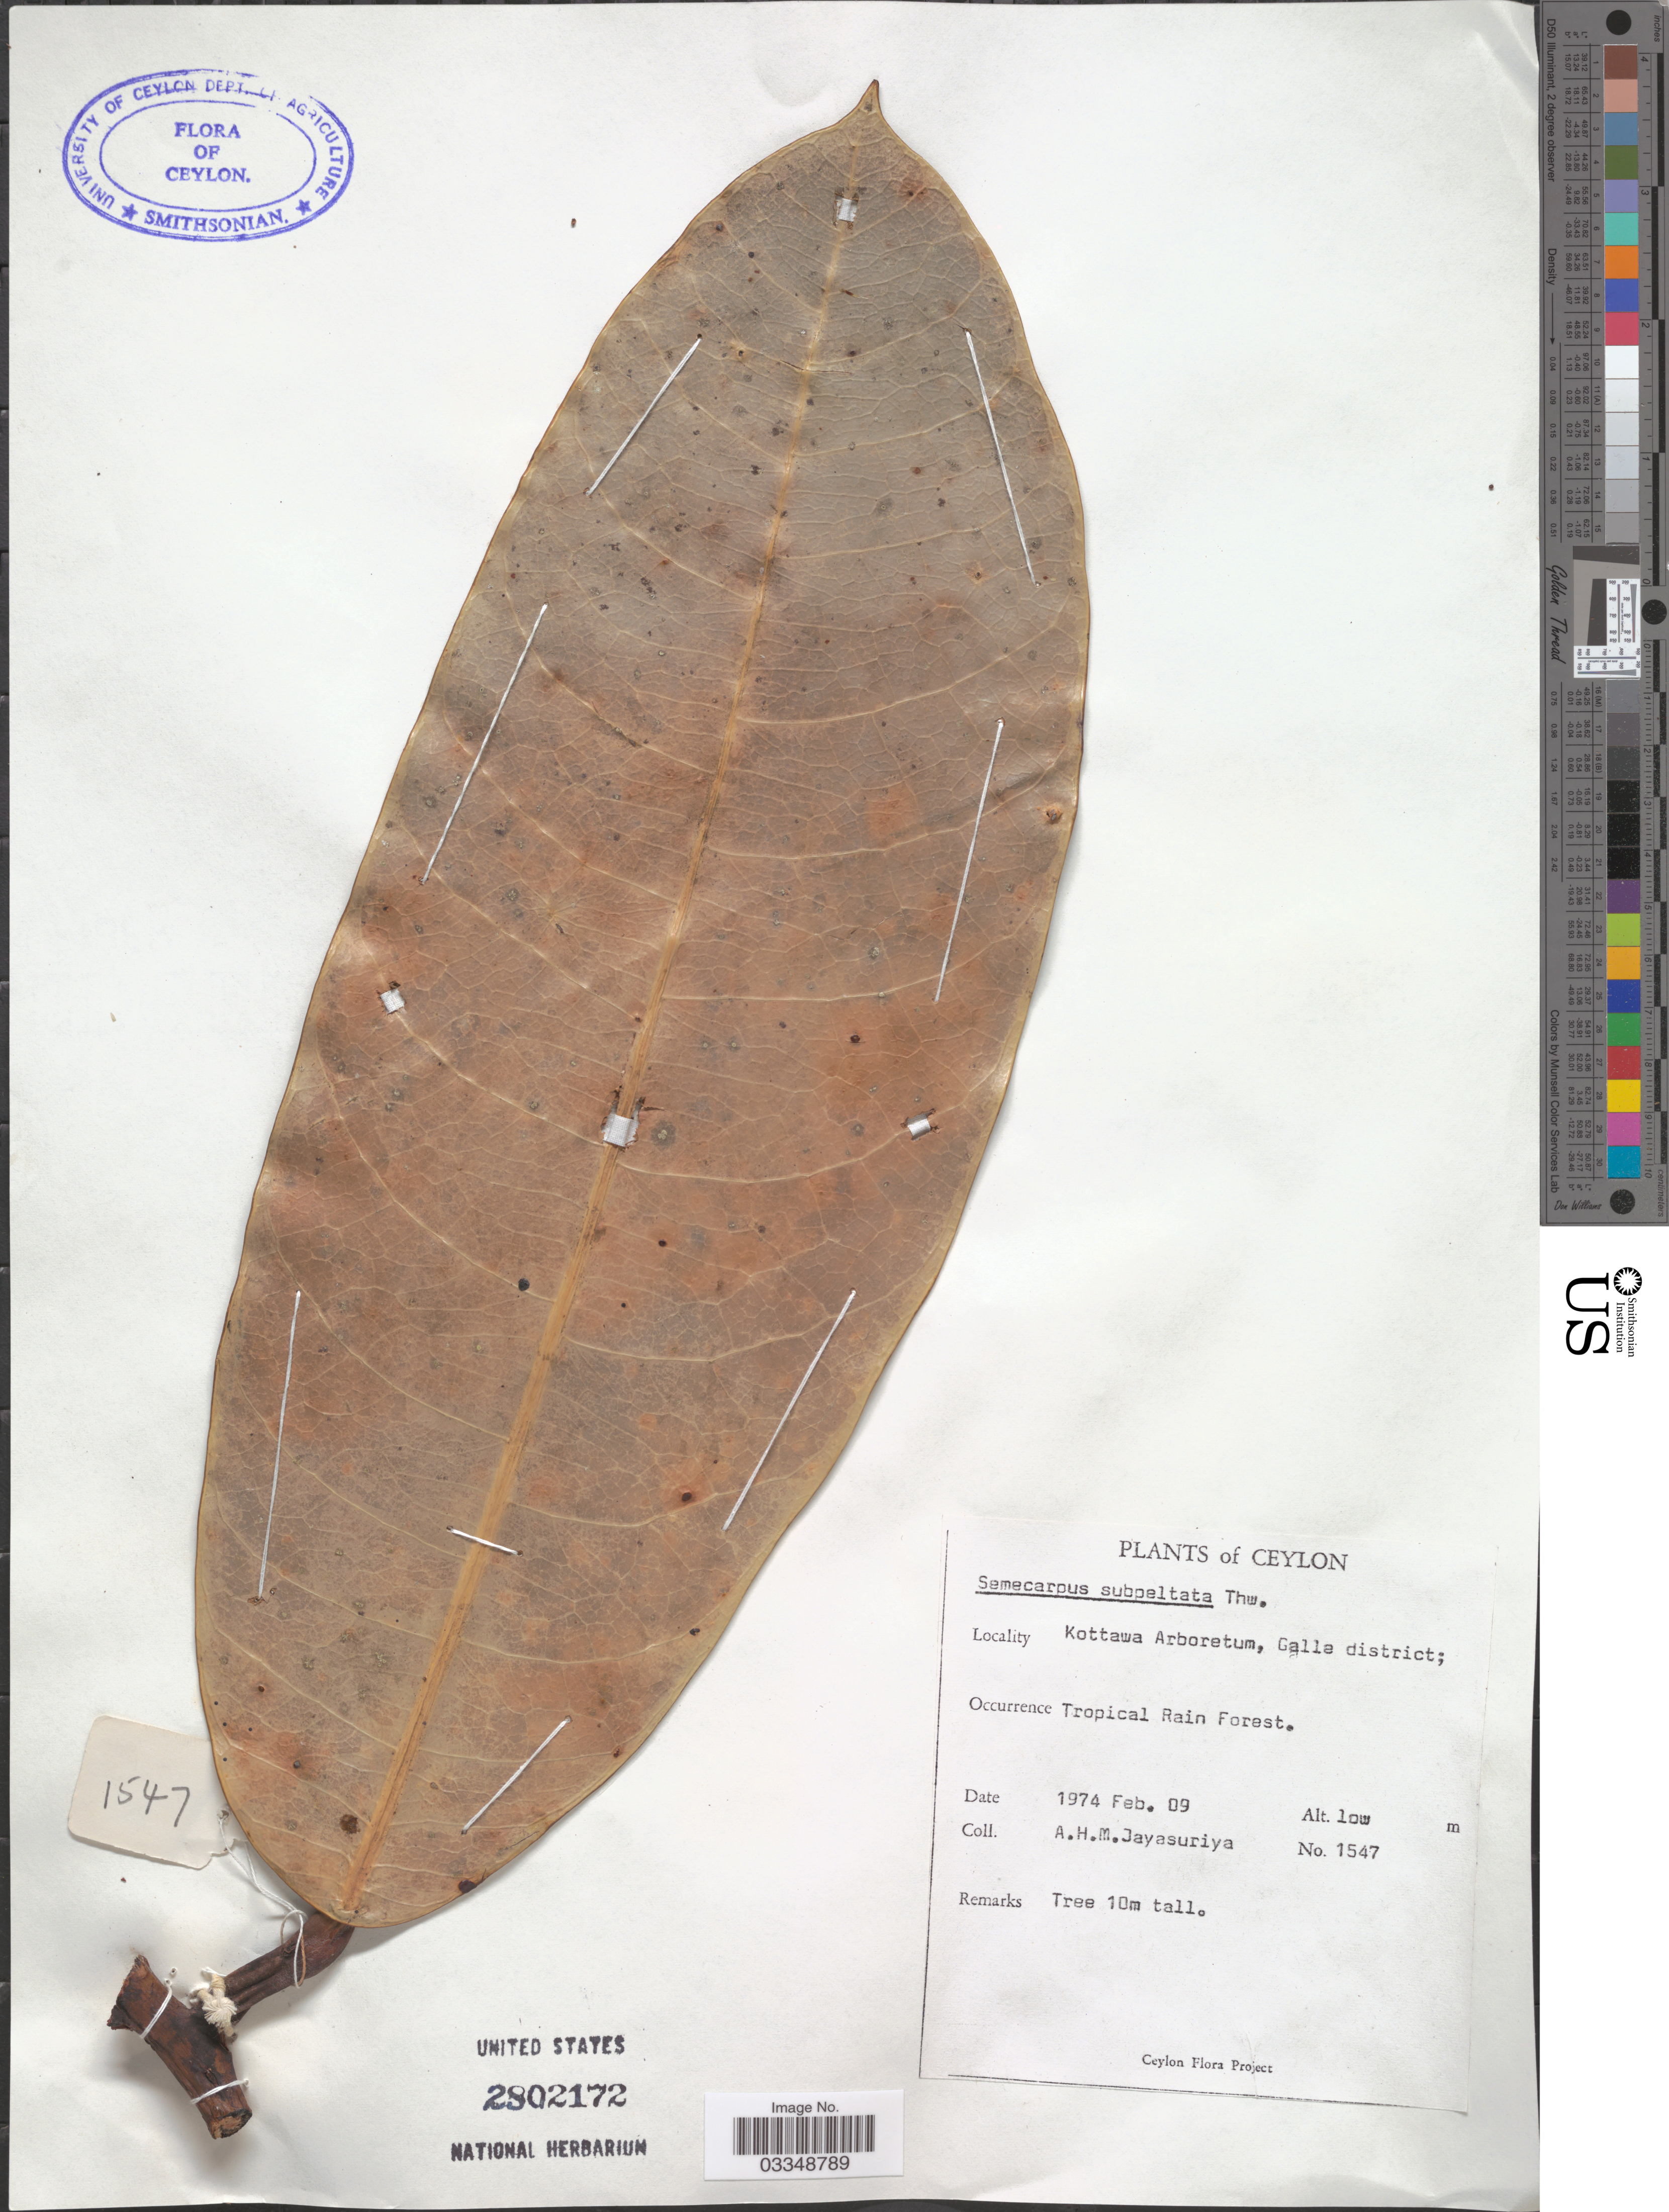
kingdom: Plantae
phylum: Tracheophyta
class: Magnoliopsida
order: Sapindales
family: Anacardiaceae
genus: Semecarpus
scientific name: Semecarpus subpeltatus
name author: Thwaites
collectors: A. H. Jayasuriya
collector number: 1547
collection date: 1974-02-09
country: Sri Lanka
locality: Ceylon. Kottawa Arboretum, Galle District. Tropical Rain Forest.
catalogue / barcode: US 2802172